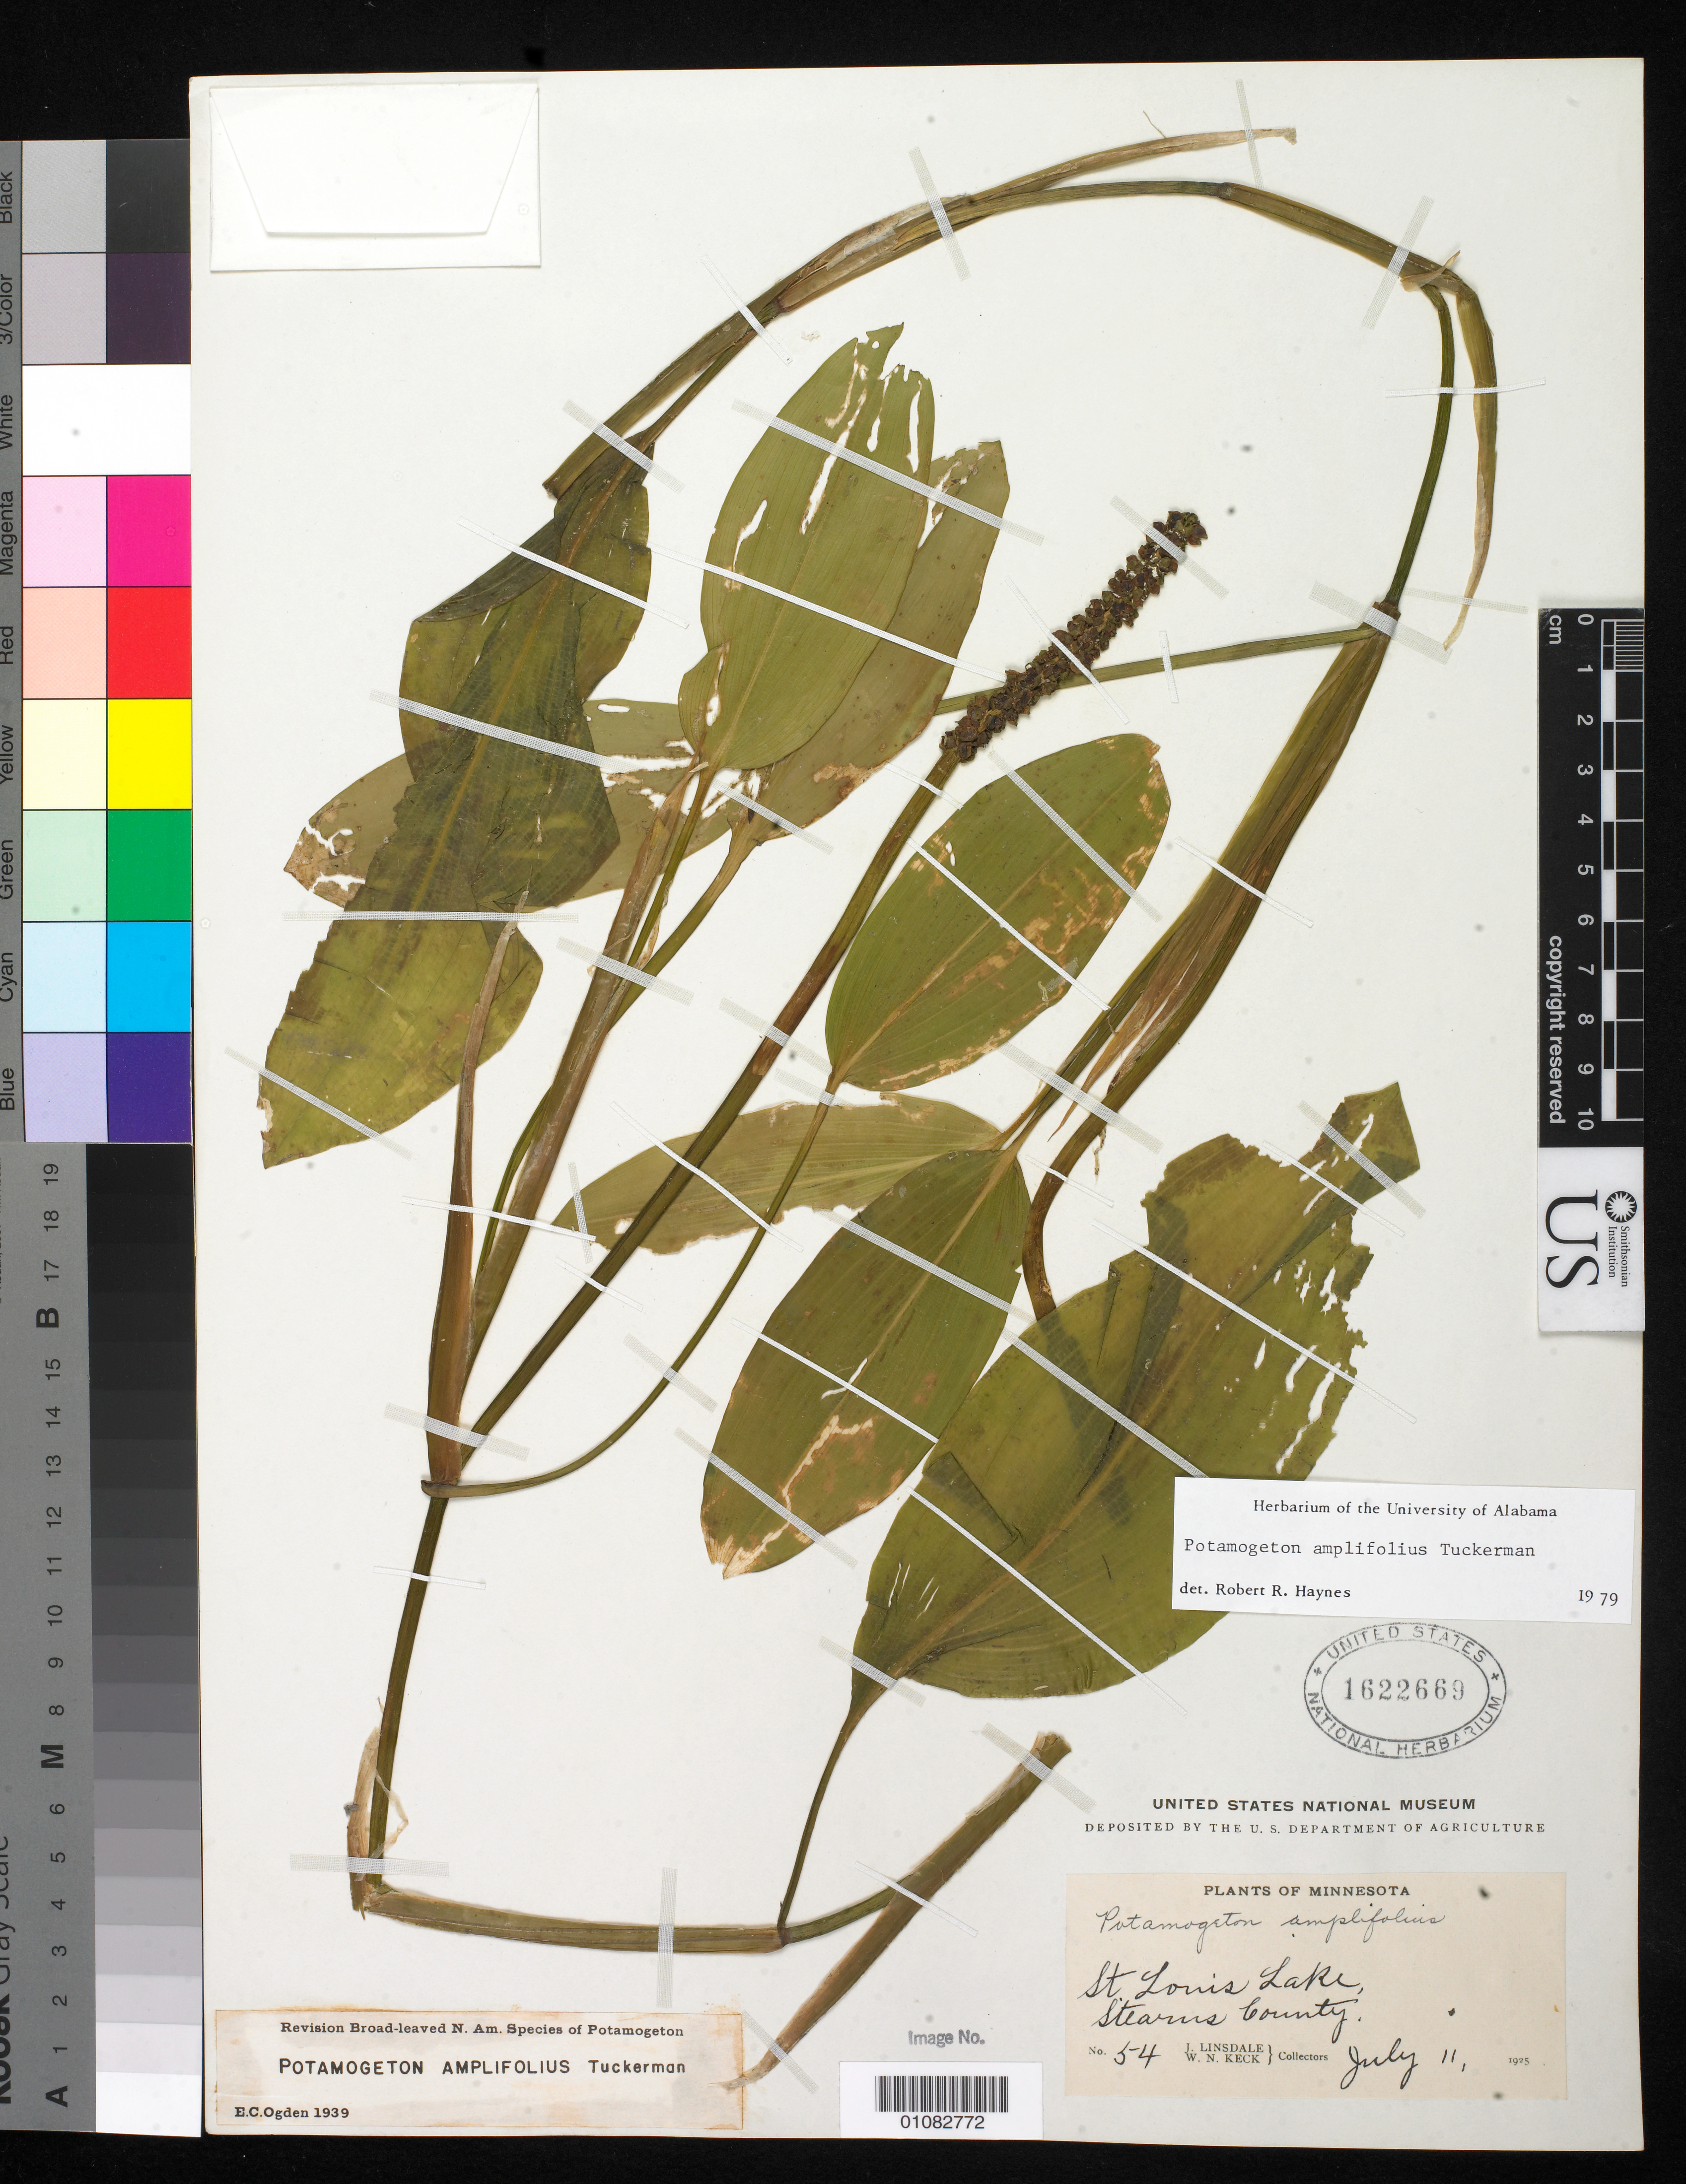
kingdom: Plantae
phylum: Tracheophyta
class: Liliopsida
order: Alismatales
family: Potamogetonaceae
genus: Potamogeton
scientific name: Potamogeton amplifolius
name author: Tuckerm.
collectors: J. Linsdale & W. Keck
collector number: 54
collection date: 1925-07-11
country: United States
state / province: Minnesota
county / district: Stearns County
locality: St. Louis Lake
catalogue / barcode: US 1622669